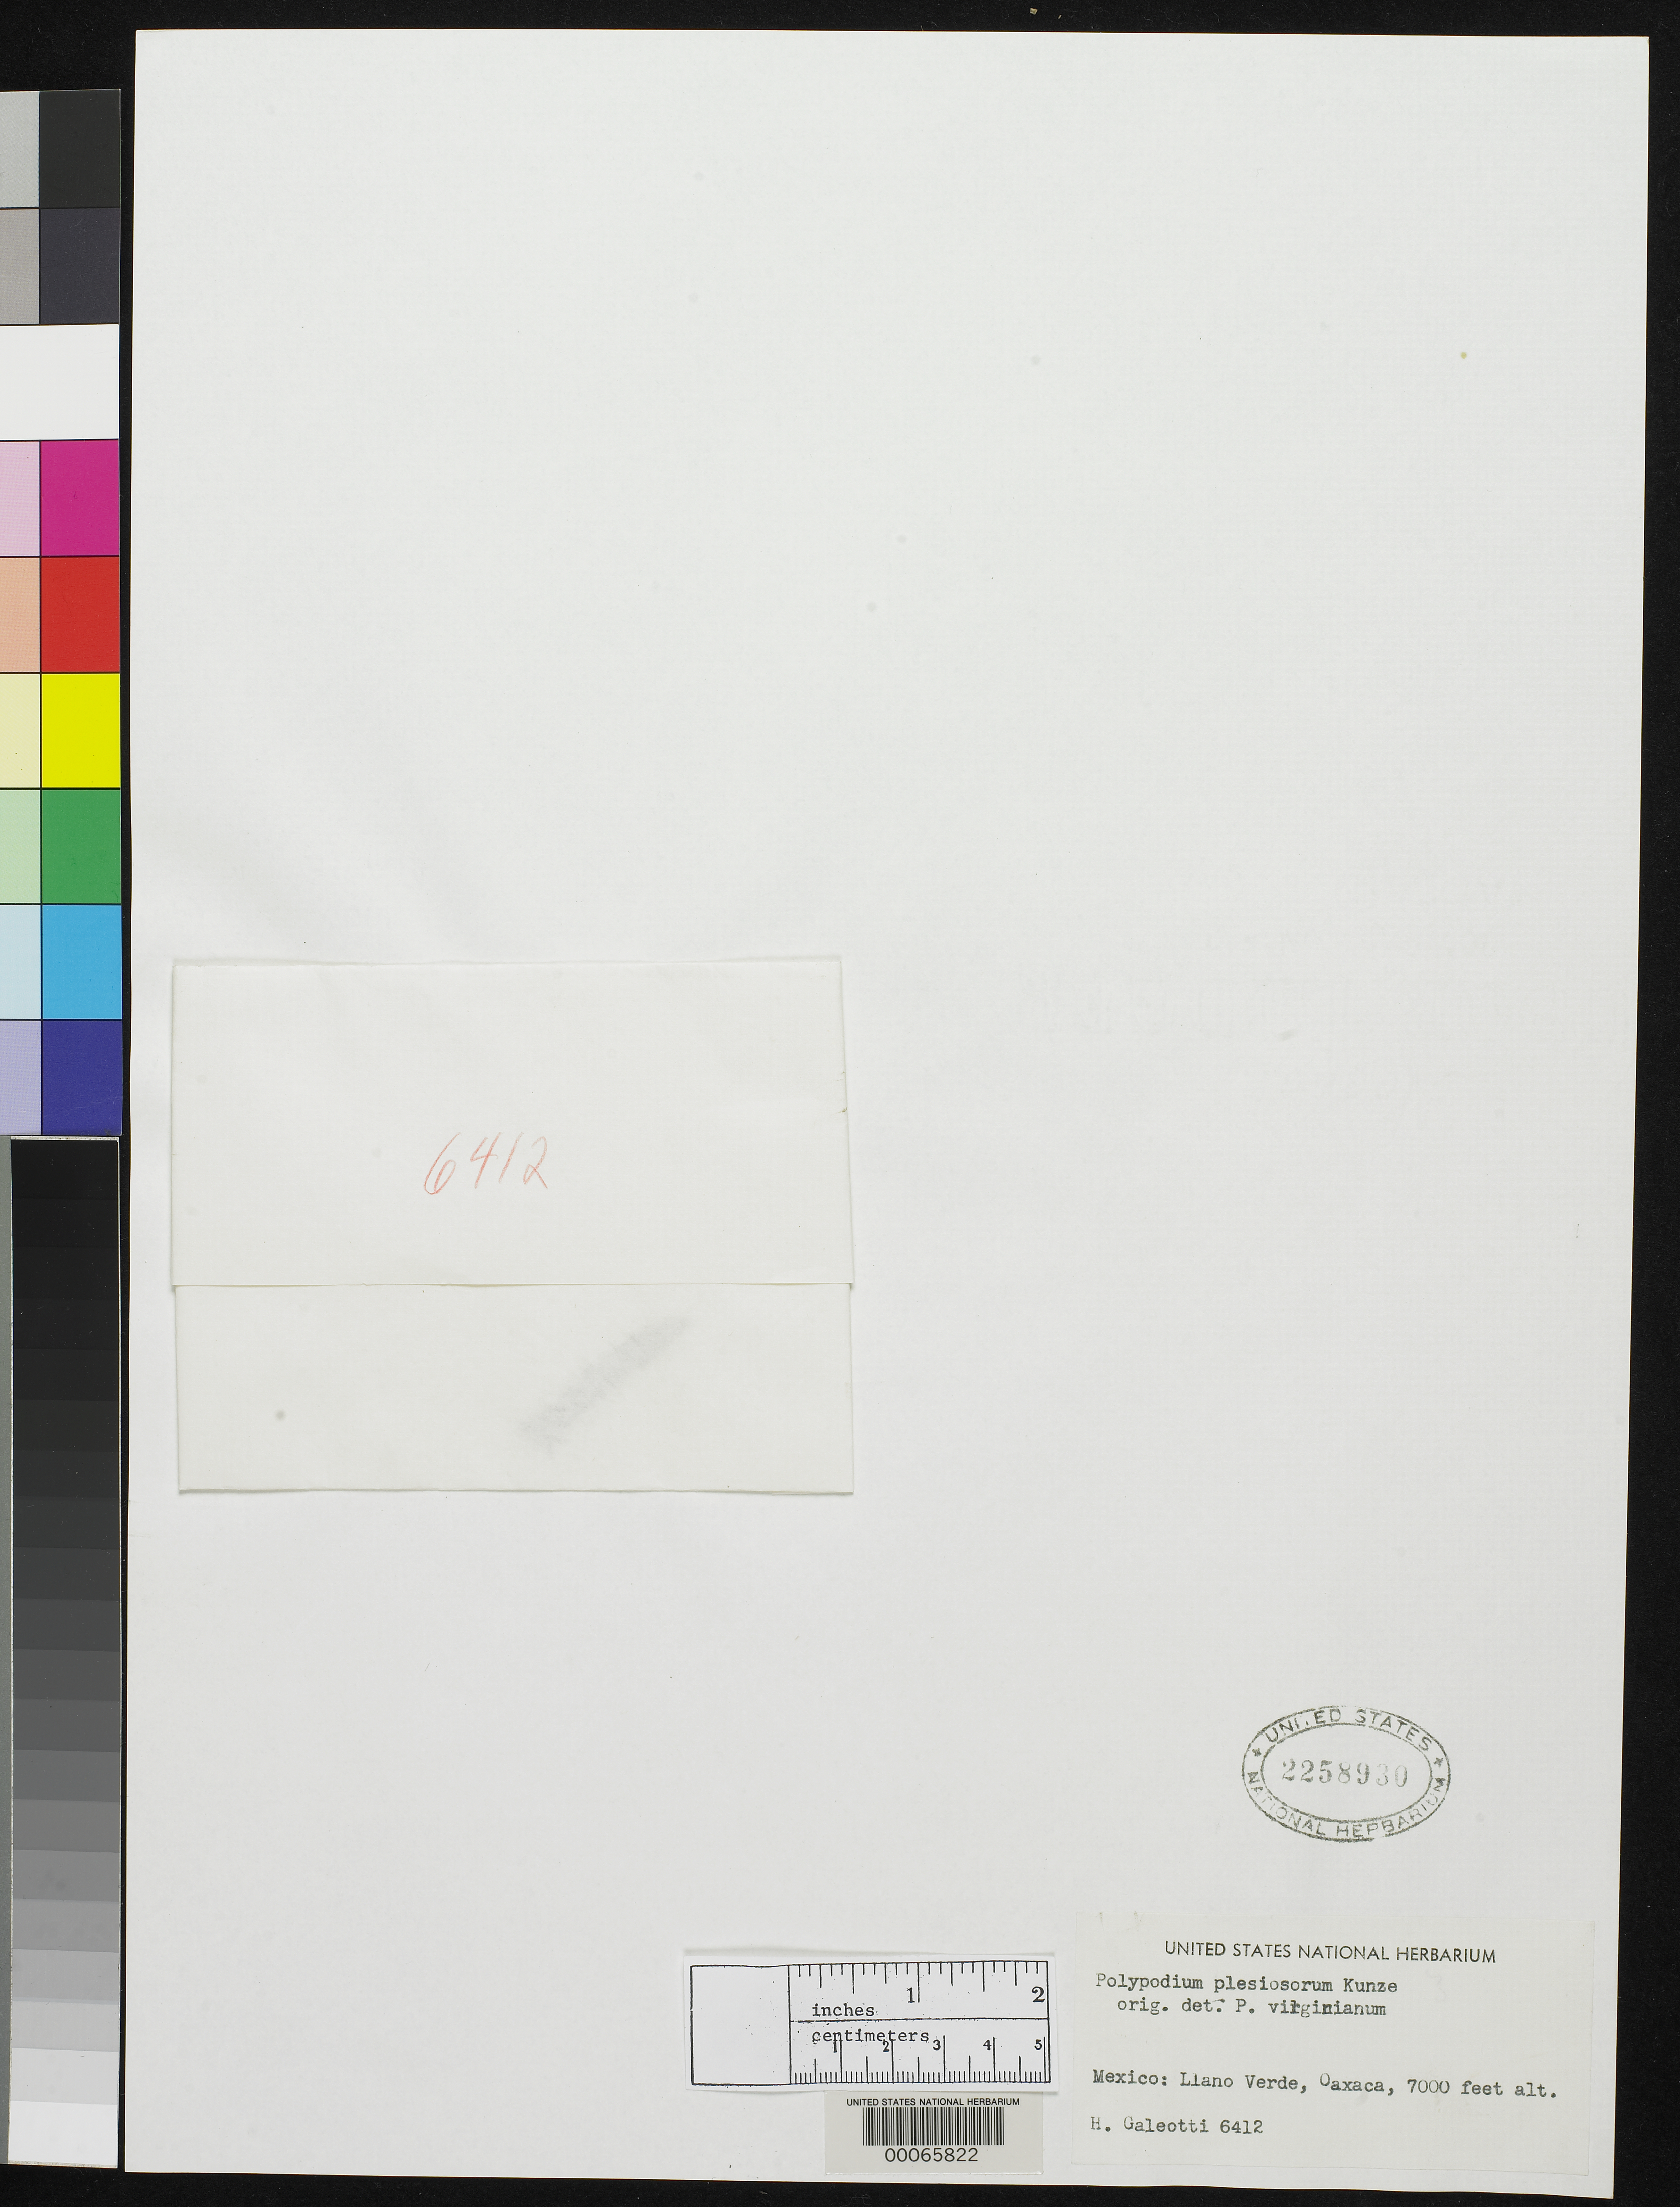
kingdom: Plantae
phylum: Tracheophyta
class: Polypodiopsida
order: Polypodiales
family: Polypodiaceae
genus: Polypodium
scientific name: Polypodium feei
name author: E. Fourn.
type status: Isosyntype Fragment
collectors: H. G. Galeotti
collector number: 6412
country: Mexico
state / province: Oaxaca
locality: Llano Verde; alt. 7000 ft.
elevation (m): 2134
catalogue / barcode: US 2258930